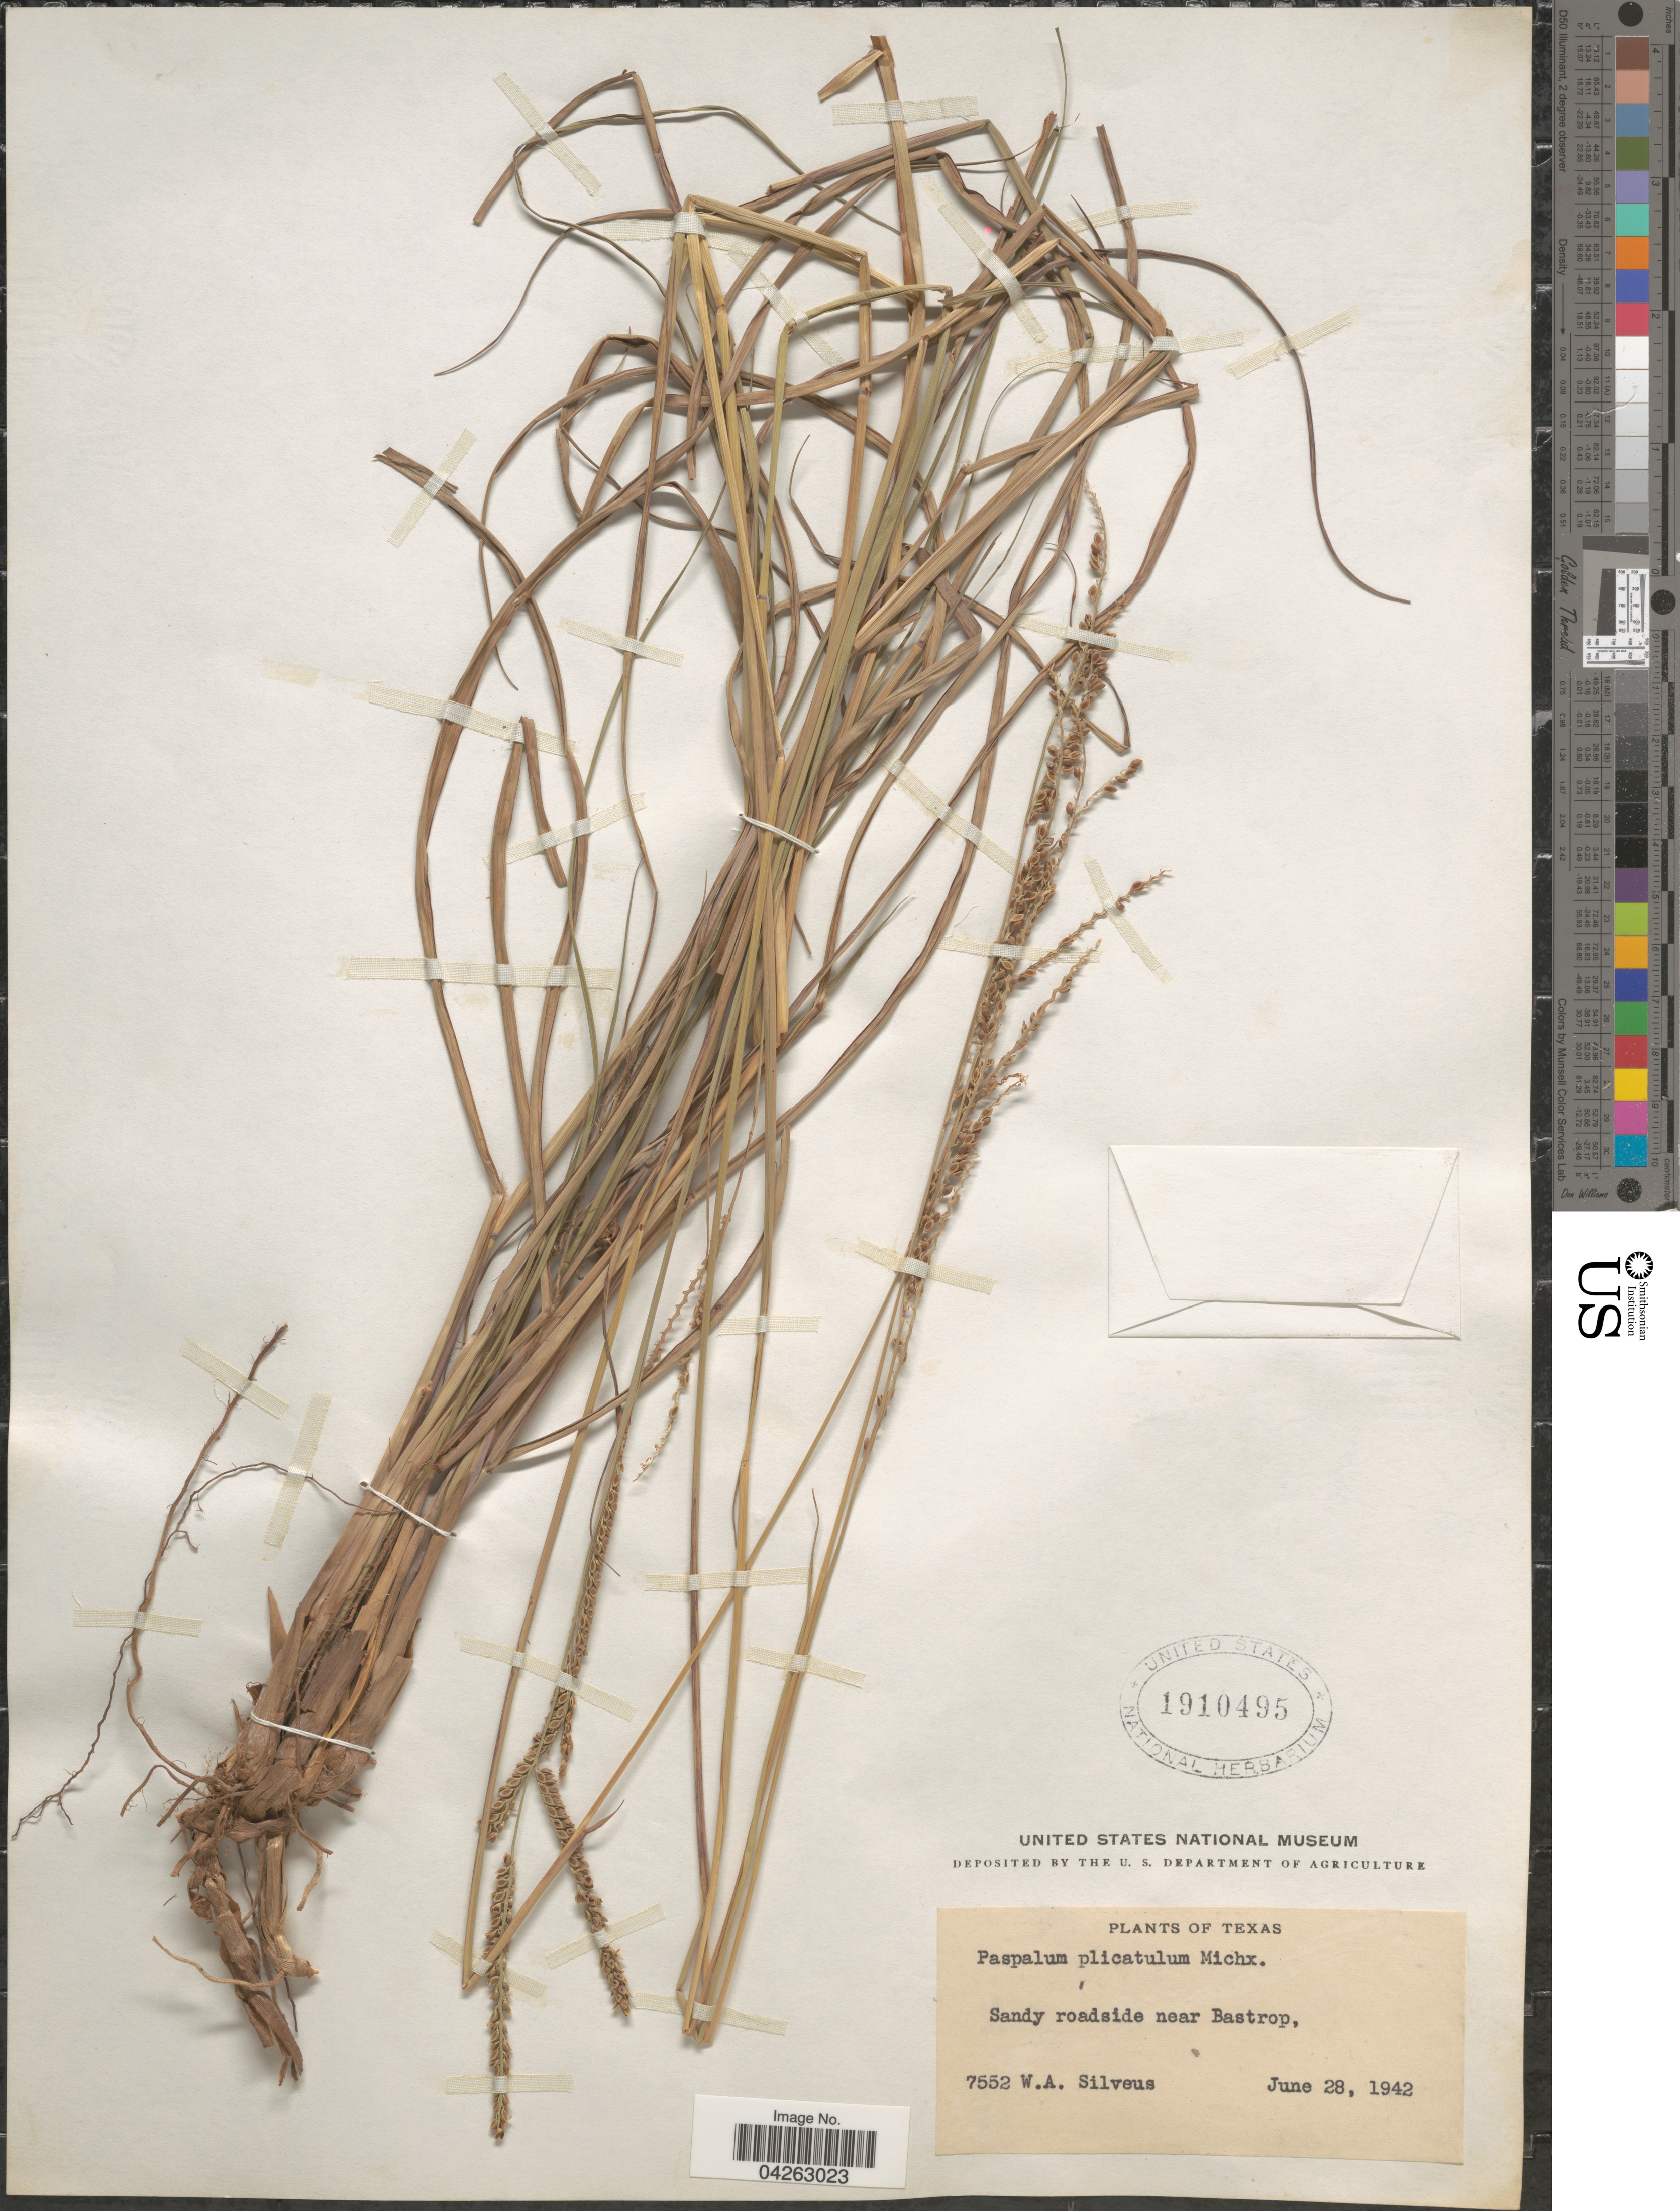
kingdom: Plantae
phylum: Tracheophyta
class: Liliopsida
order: Poales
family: Poaceae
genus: Paspalum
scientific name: Paspalum plicatulum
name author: Michx.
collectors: W. Silveus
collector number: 7552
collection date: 1942-06-28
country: United States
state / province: Texas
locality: Sandy roadside near Bastrop.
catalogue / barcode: US 1910495